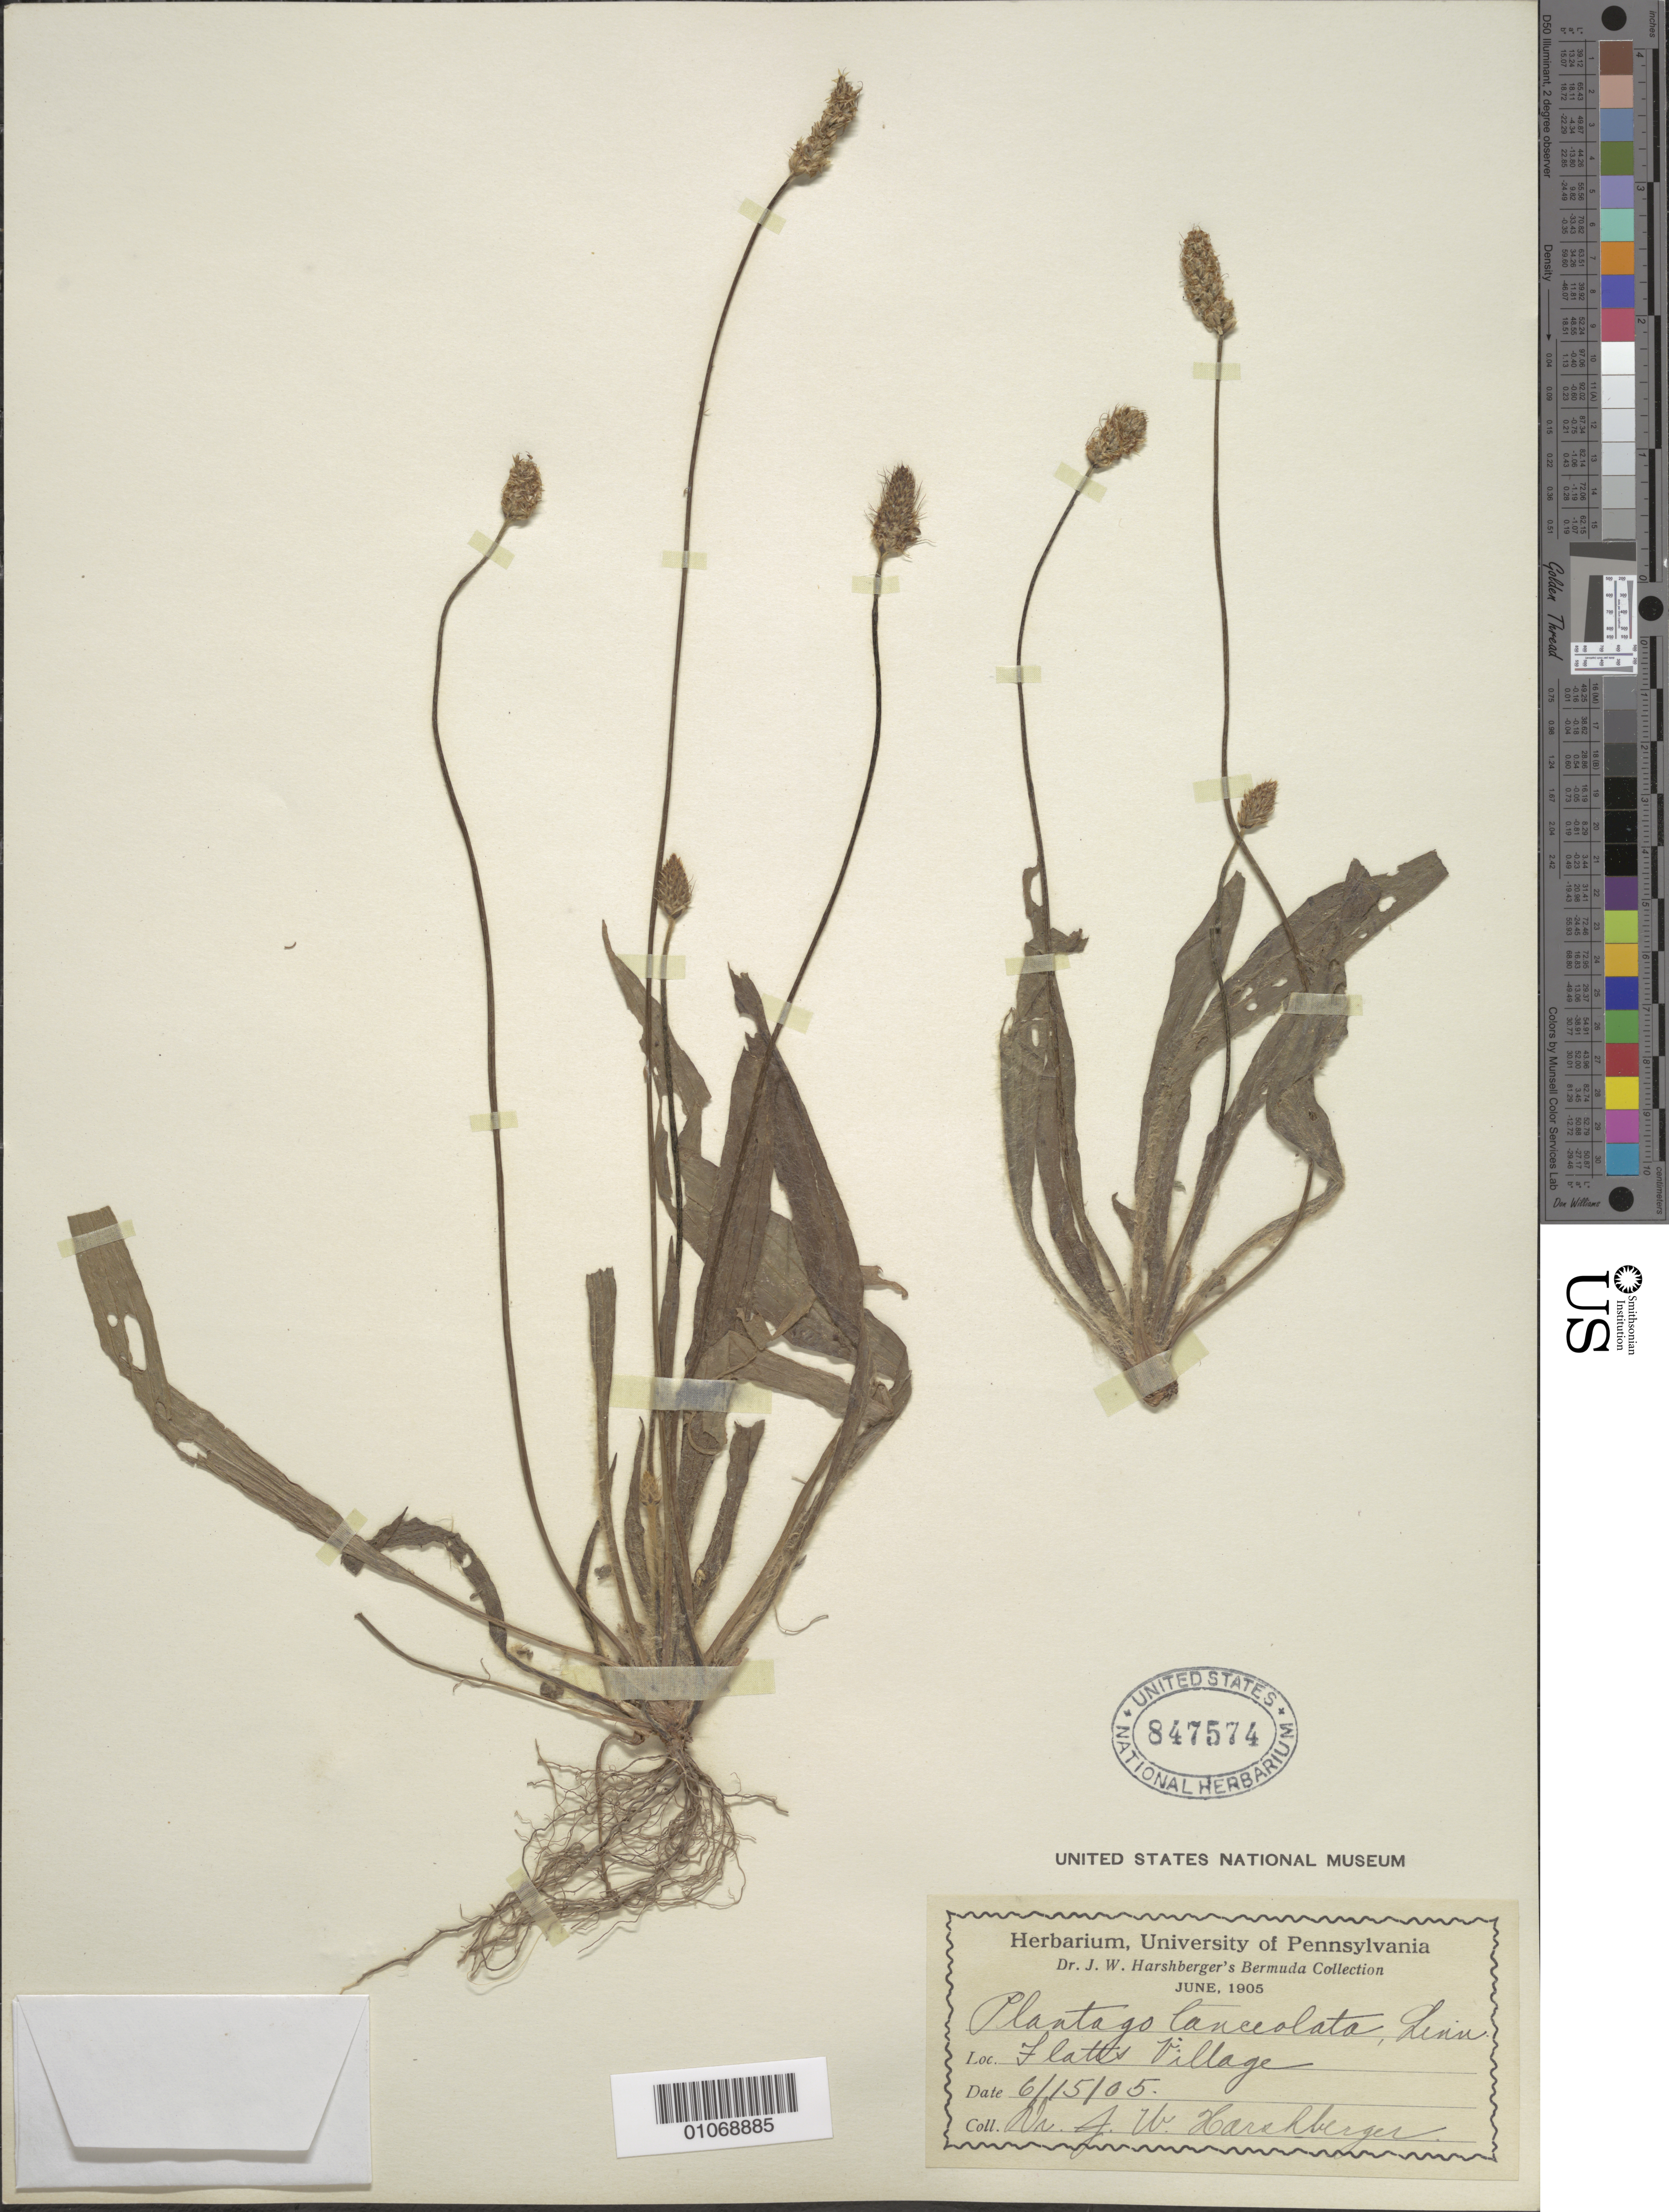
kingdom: Plantae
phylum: Tracheophyta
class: Magnoliopsida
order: Lamiales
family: Plantaginaceae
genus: Plantago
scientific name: Plantago lanceolata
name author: L.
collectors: J. W. Harshberger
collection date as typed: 15 Jun 1905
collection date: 1905-06-15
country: Bermuda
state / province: Hamilton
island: Bermuda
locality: Flatts village.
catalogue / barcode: US 847574